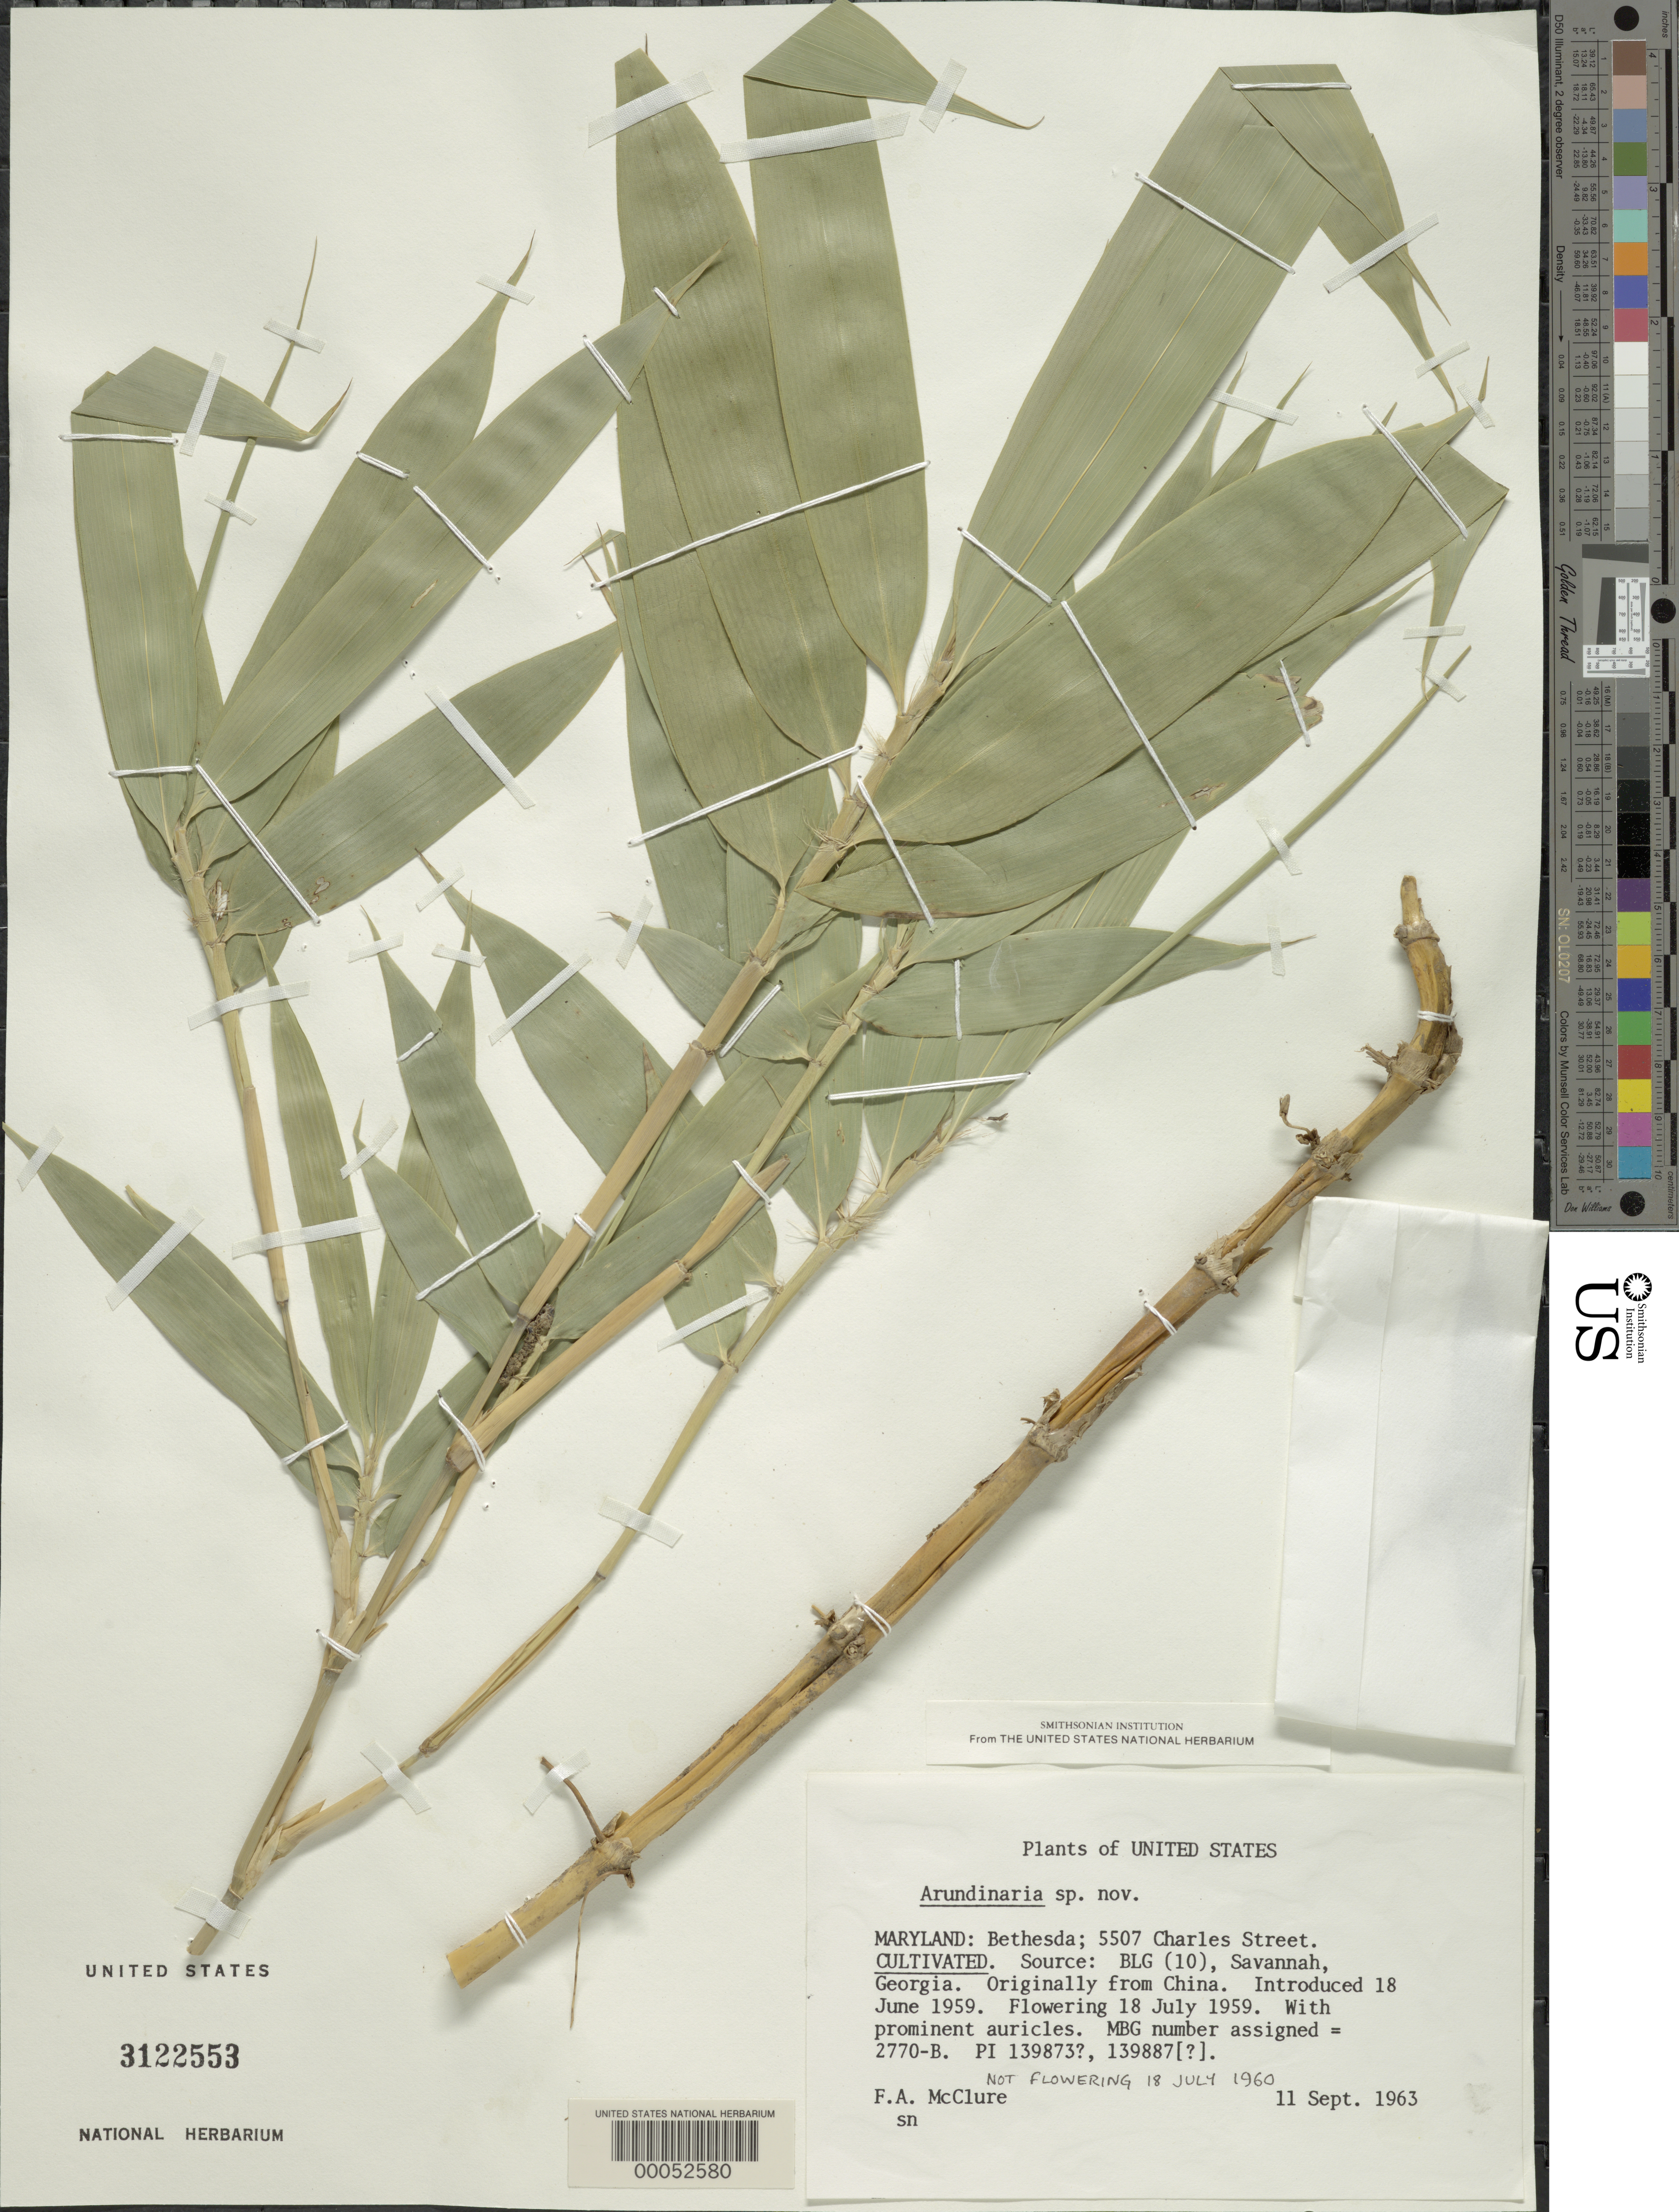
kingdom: Plantae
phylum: Tracheophyta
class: Liliopsida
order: Poales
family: Poaceae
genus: Arundinaria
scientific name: Arundinaria sp.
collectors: F. A. McClure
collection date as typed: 11 Sep 1963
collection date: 1963-09-11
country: United States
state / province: Maryland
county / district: Montgomery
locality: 5507 Charles Street, Bethesda (McClure's garden)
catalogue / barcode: US 3122553